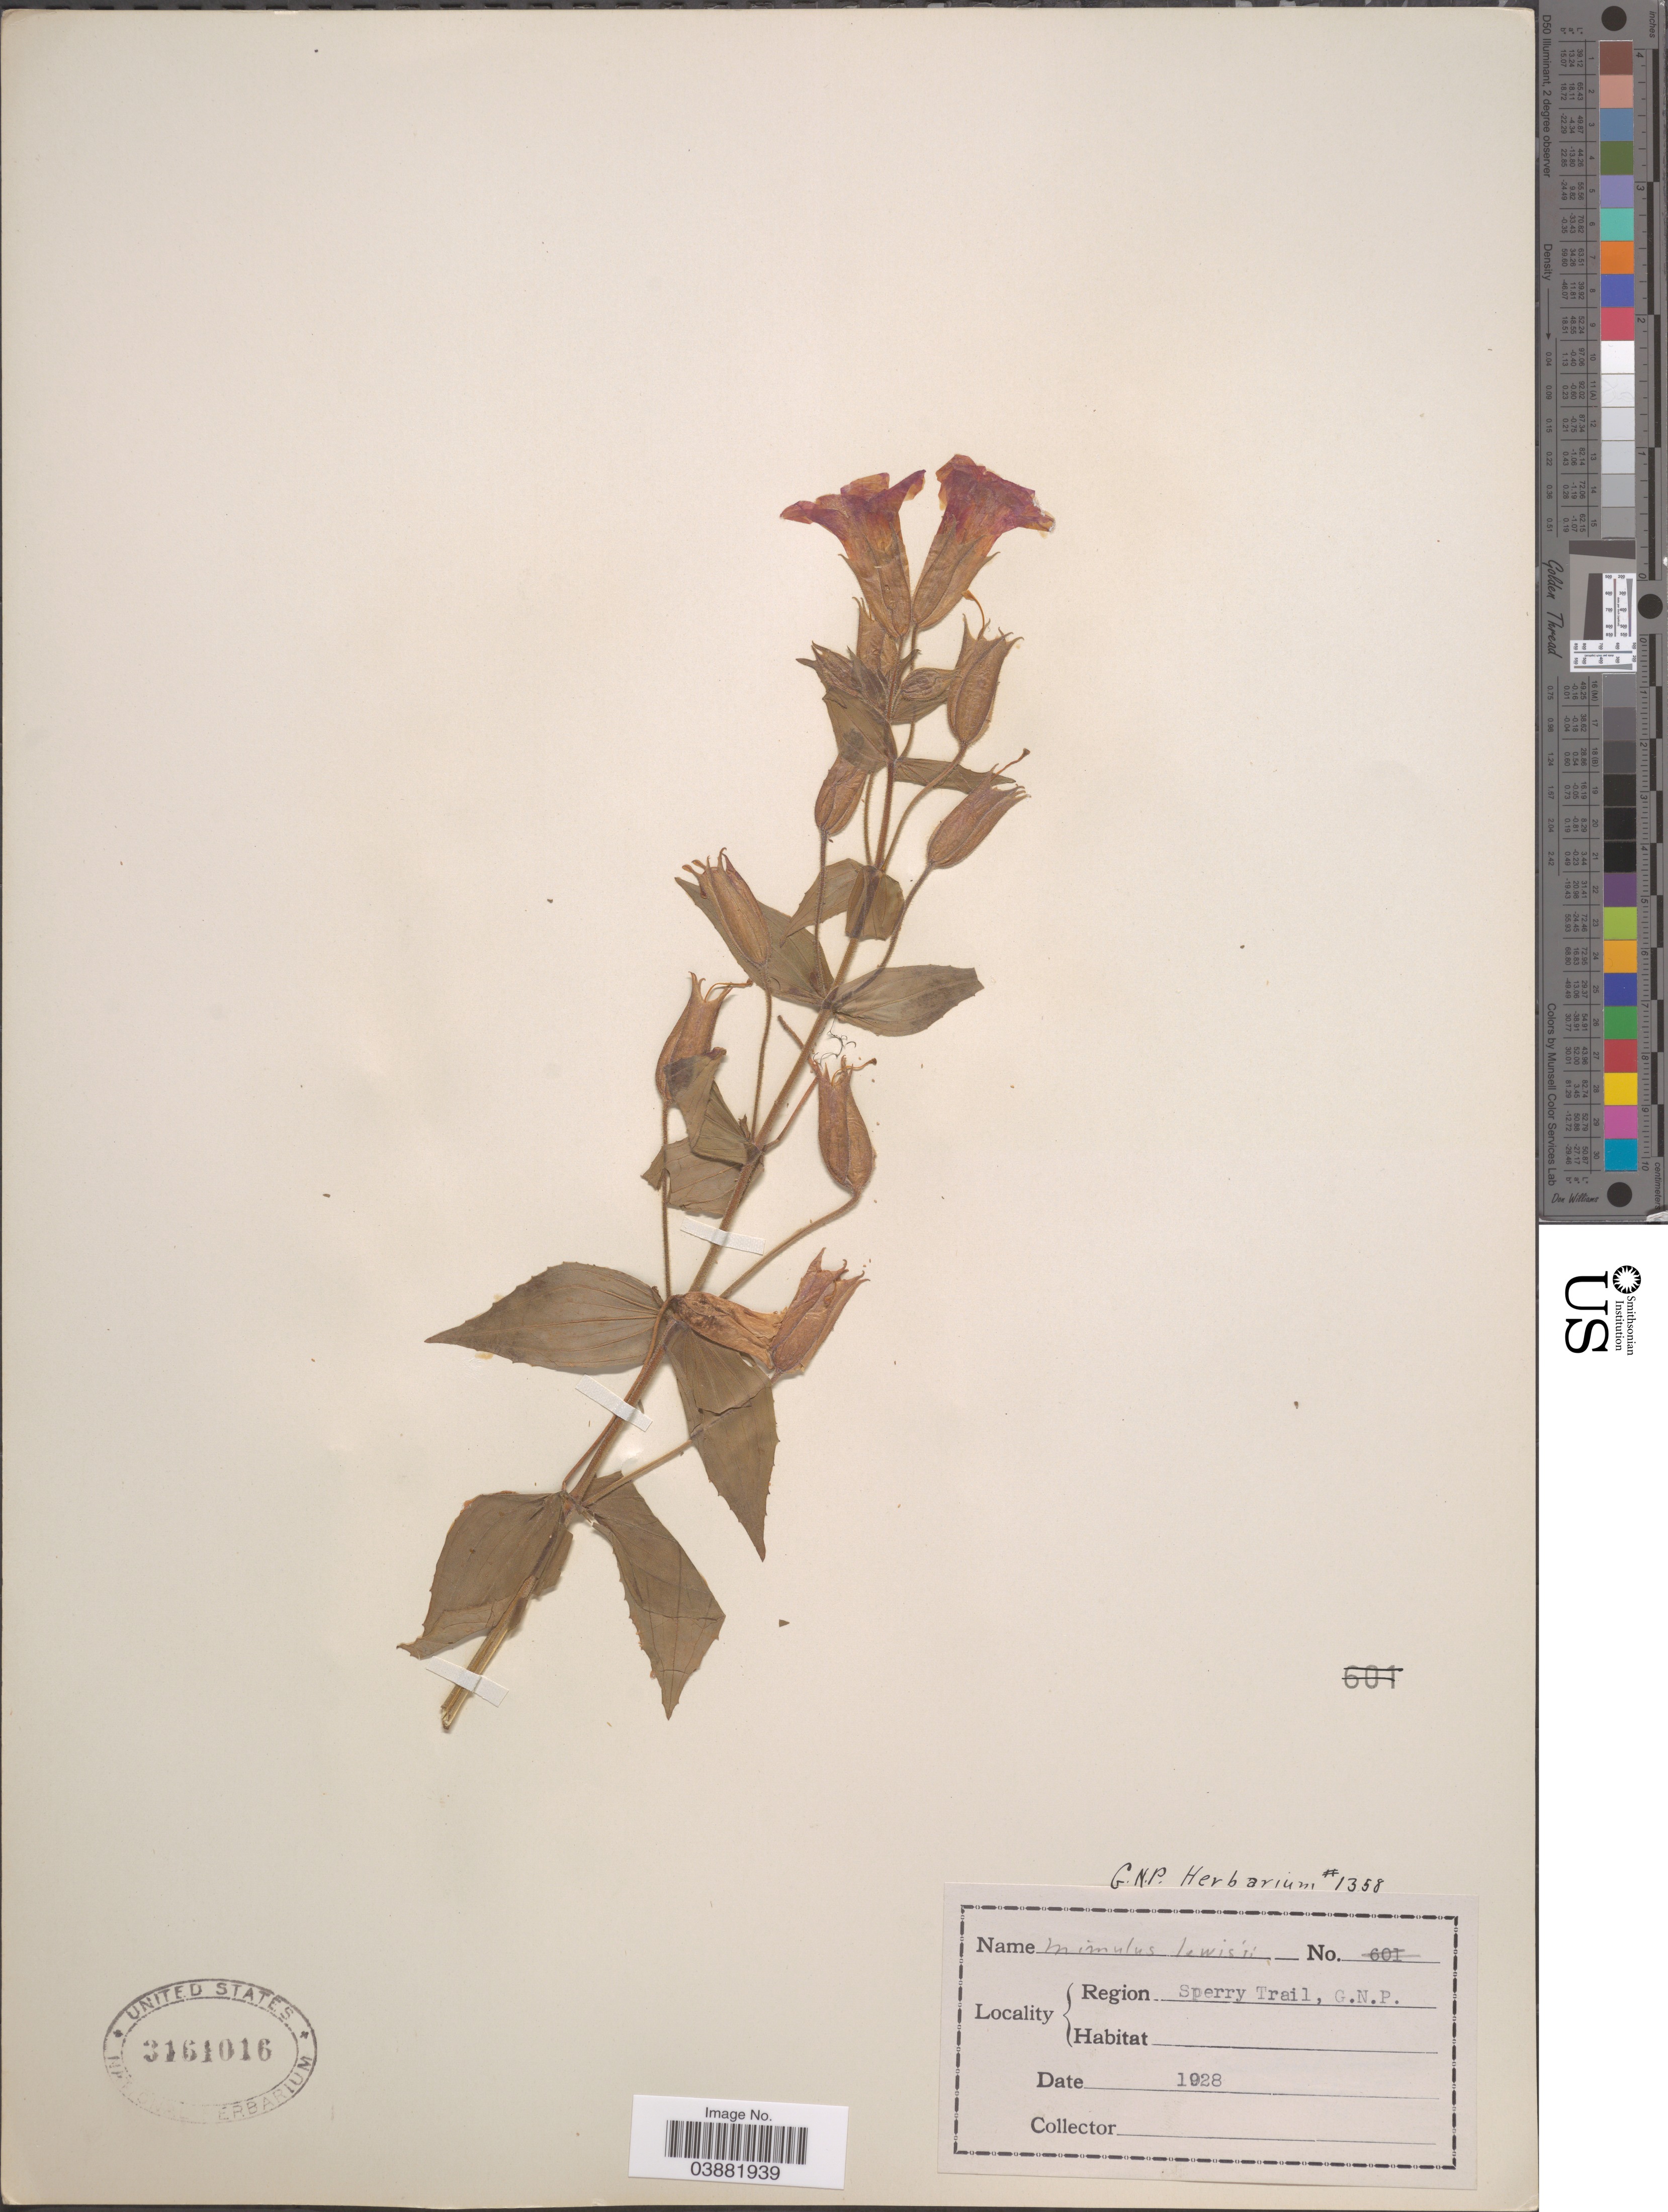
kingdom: Plantae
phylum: Tracheophyta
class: Magnoliopsida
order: Lamiales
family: Phrymaceae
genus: Mimulus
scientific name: Mimulus lewisii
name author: Pursh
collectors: ex herb. G. N. P.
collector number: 1358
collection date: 1928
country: United States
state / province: Montana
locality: Region Sperry Trail, G. N. P.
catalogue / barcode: US 3161016